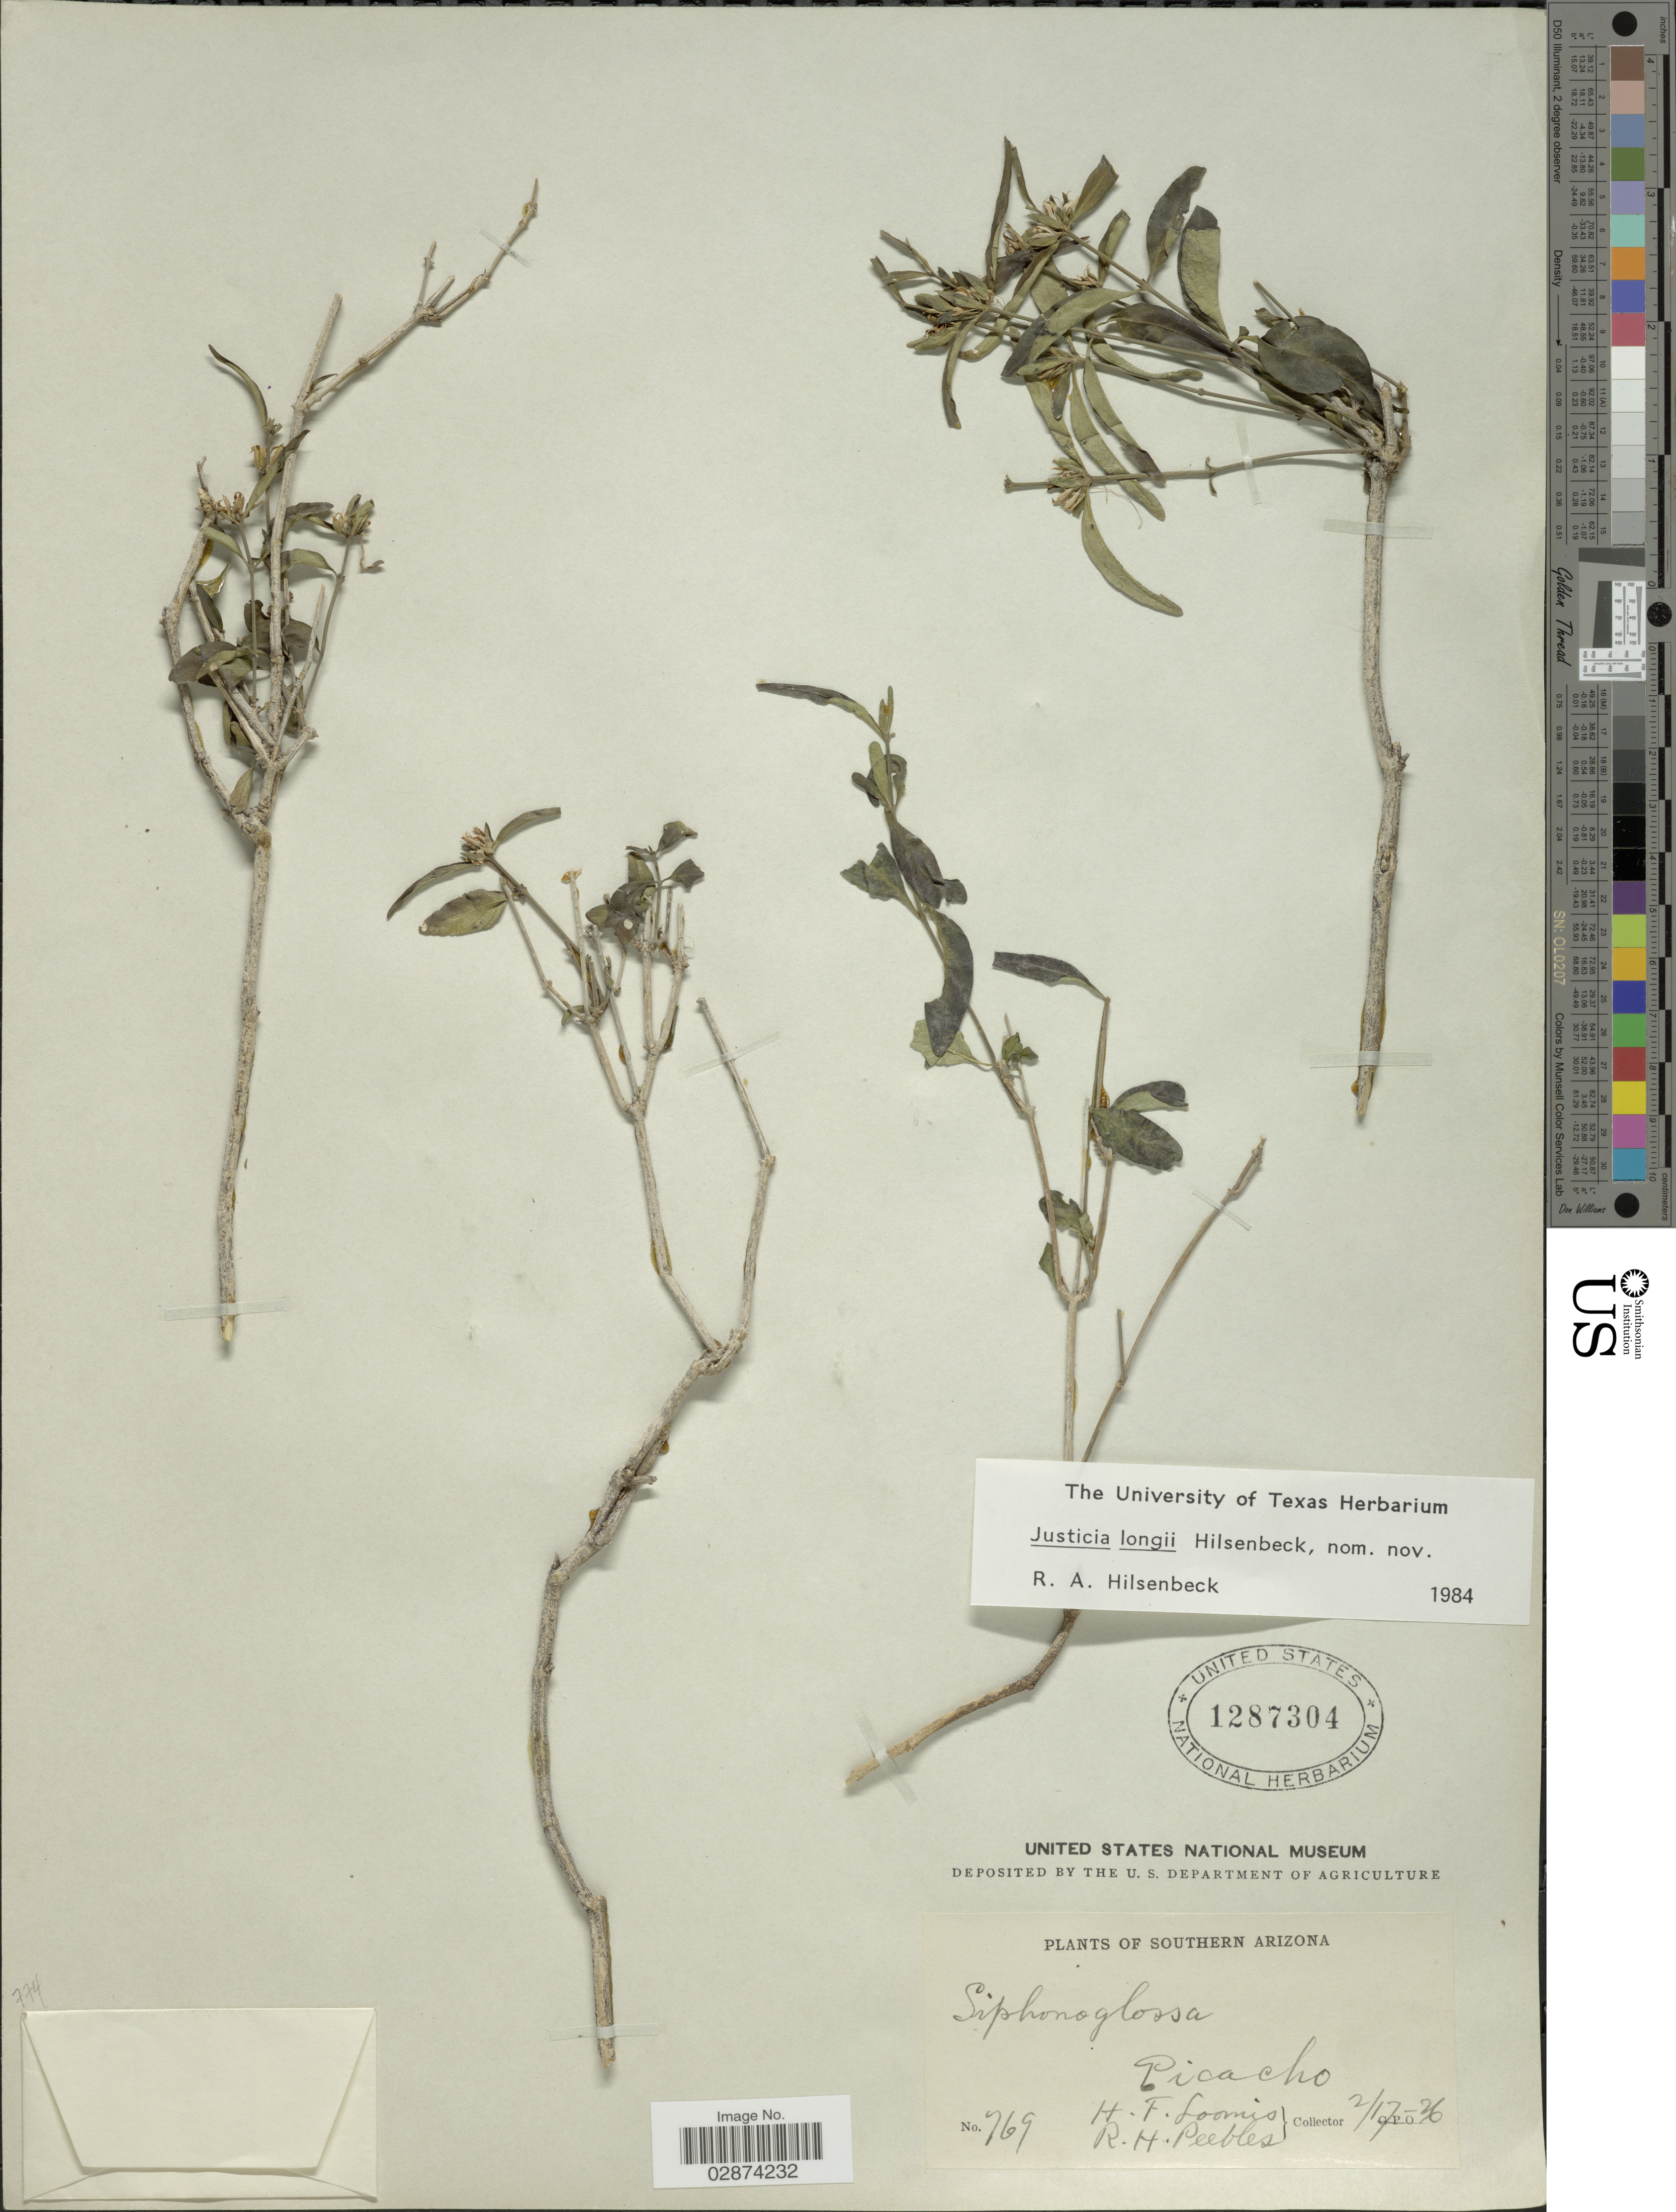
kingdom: Plantae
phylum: Tracheophyta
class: Magnoliopsida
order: Lamiales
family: Acanthaceae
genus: Justicia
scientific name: Justicia longii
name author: Hilsenb.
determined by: Fisher, Amanda, (LOB), California State University, Long Beach (UNITED STATES)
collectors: H. F. Loomis & R. H. Peebles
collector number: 769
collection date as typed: Transcribed d/m/y: 17/2/26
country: United States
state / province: Arizona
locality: Southern Arizona. Picacho.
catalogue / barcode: US 1287304